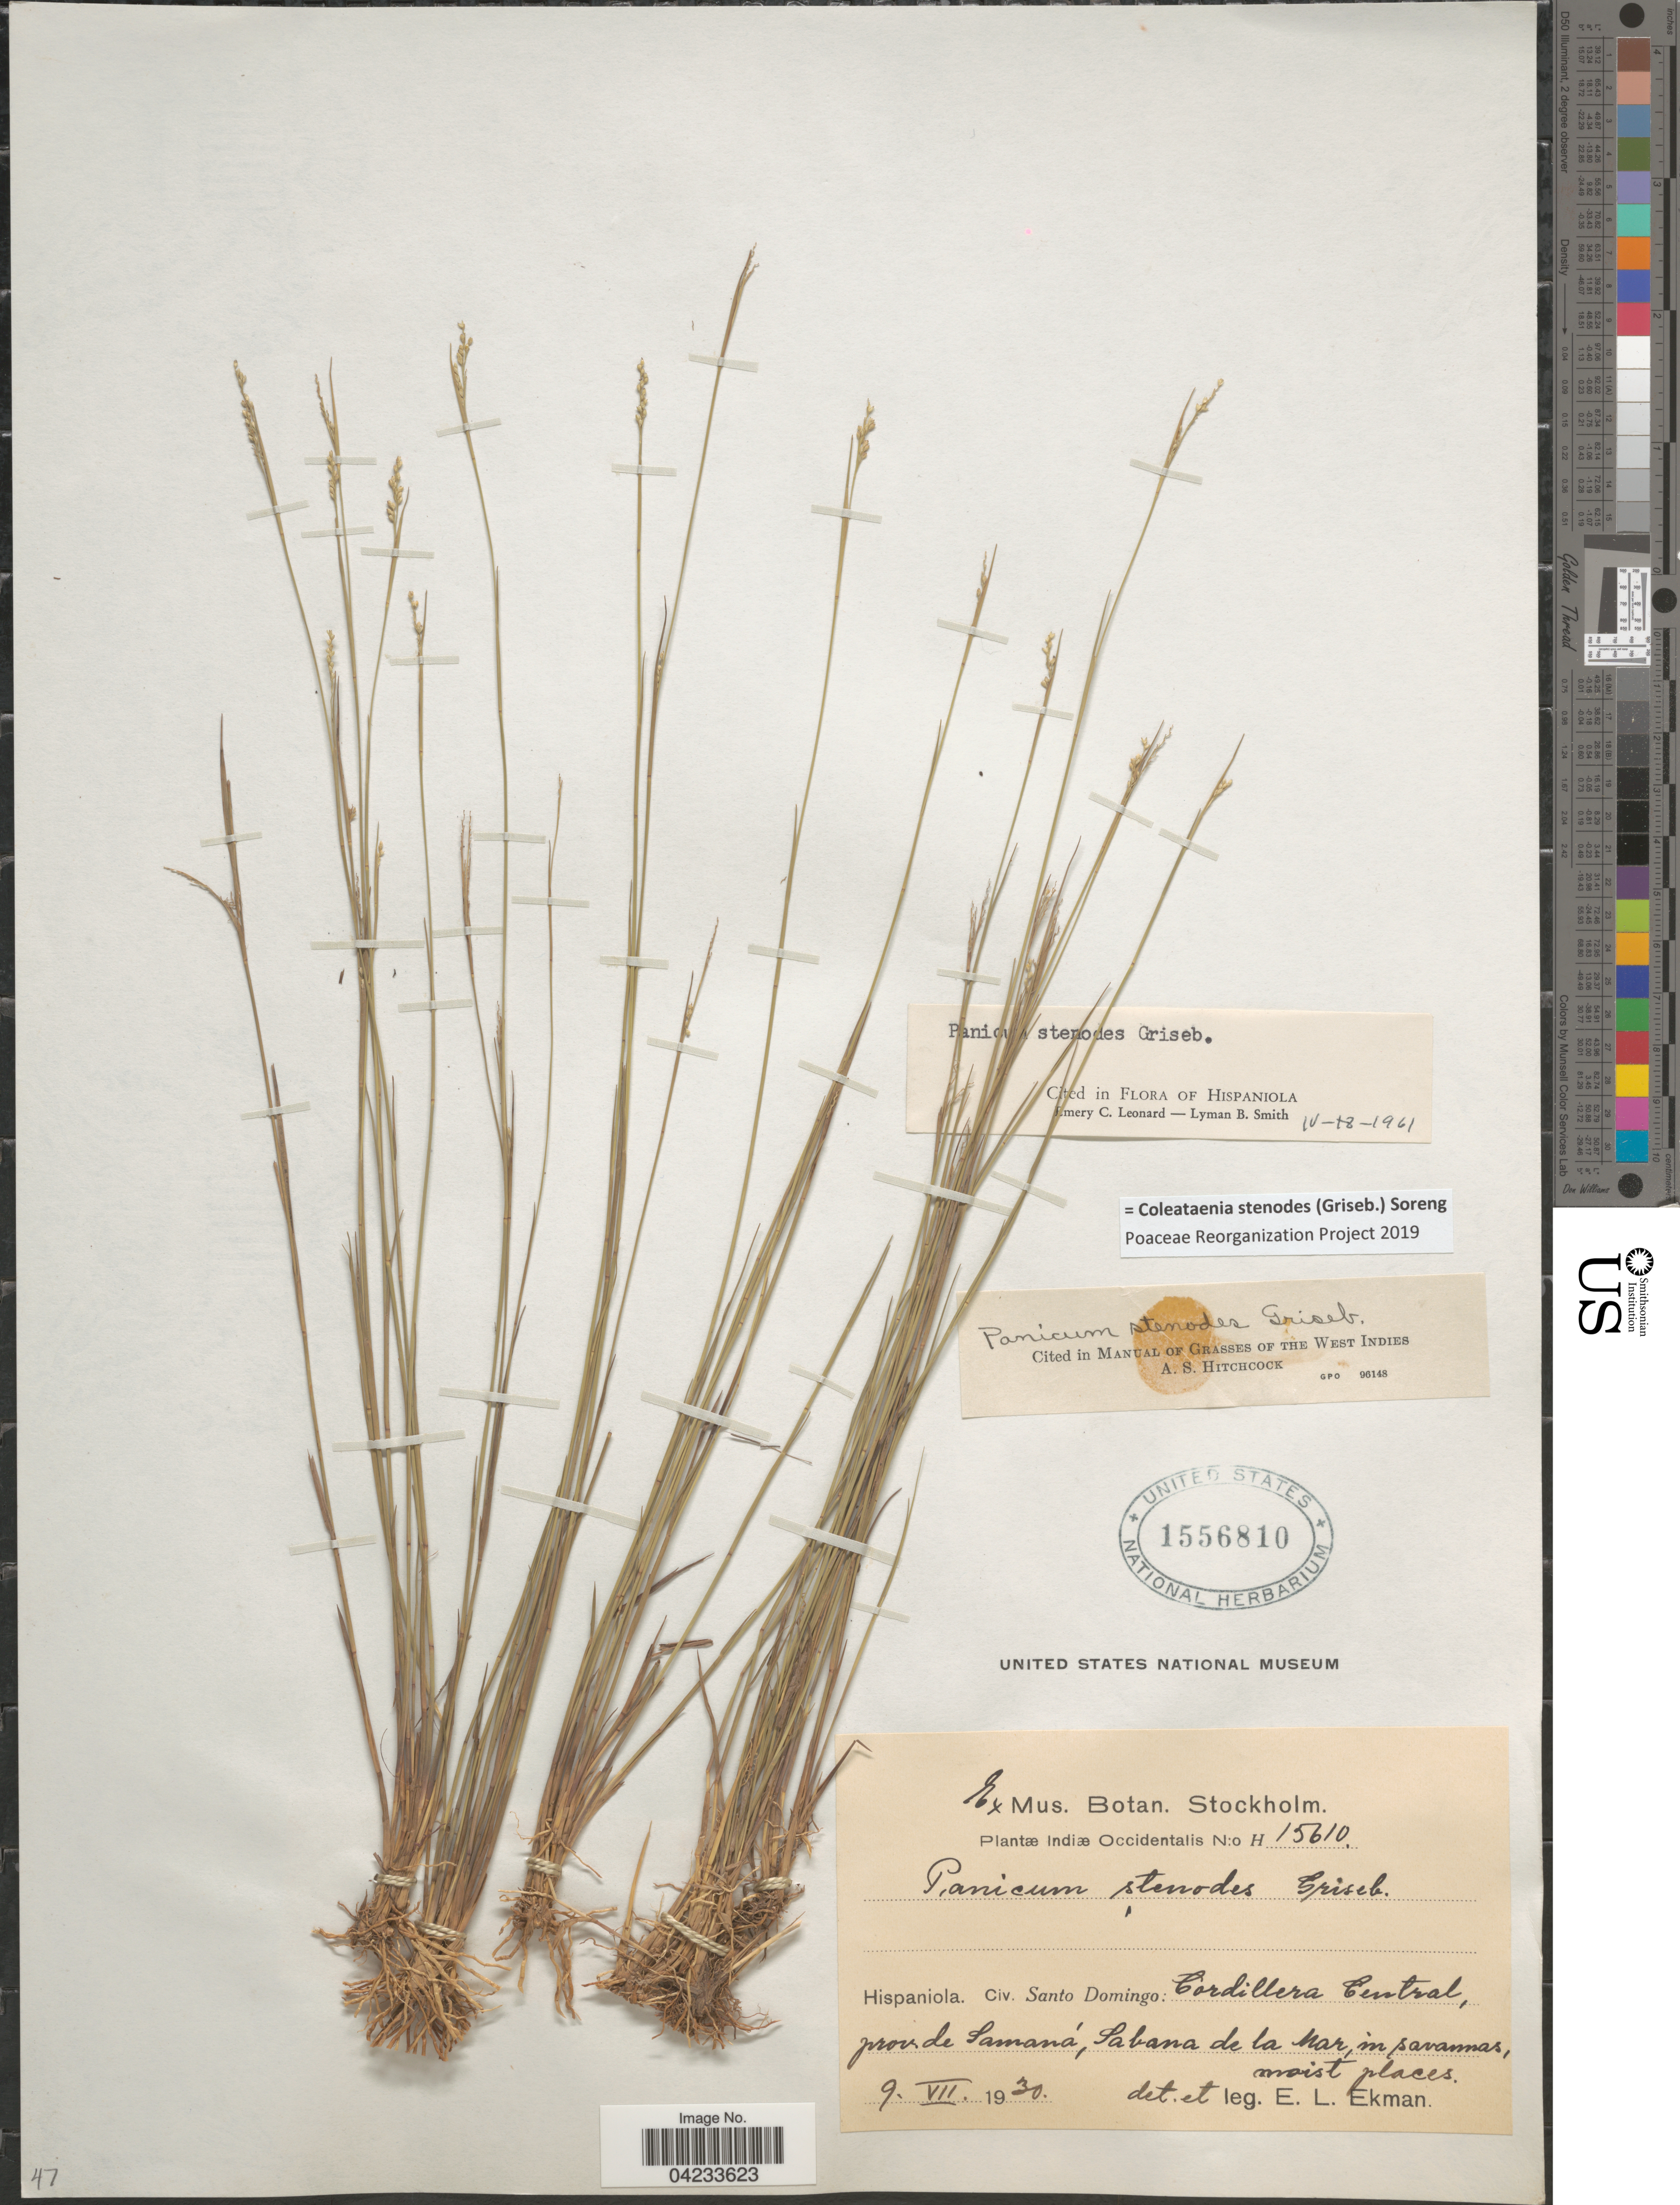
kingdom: Plantae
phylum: Tracheophyta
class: Liliopsida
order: Poales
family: Poaceae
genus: Coleataenia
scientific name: Coleataenia stenodes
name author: (Griseb.) Soreng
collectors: E. L. Ekman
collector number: H15610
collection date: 1930-07-09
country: Dominican Republic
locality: Indiæ Occidentalis. Hispaniola. Civ. Santo Domingo: Cordillera Central, prov de Samaná, Sabana de la Mar, in savannas.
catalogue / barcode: US 1556810